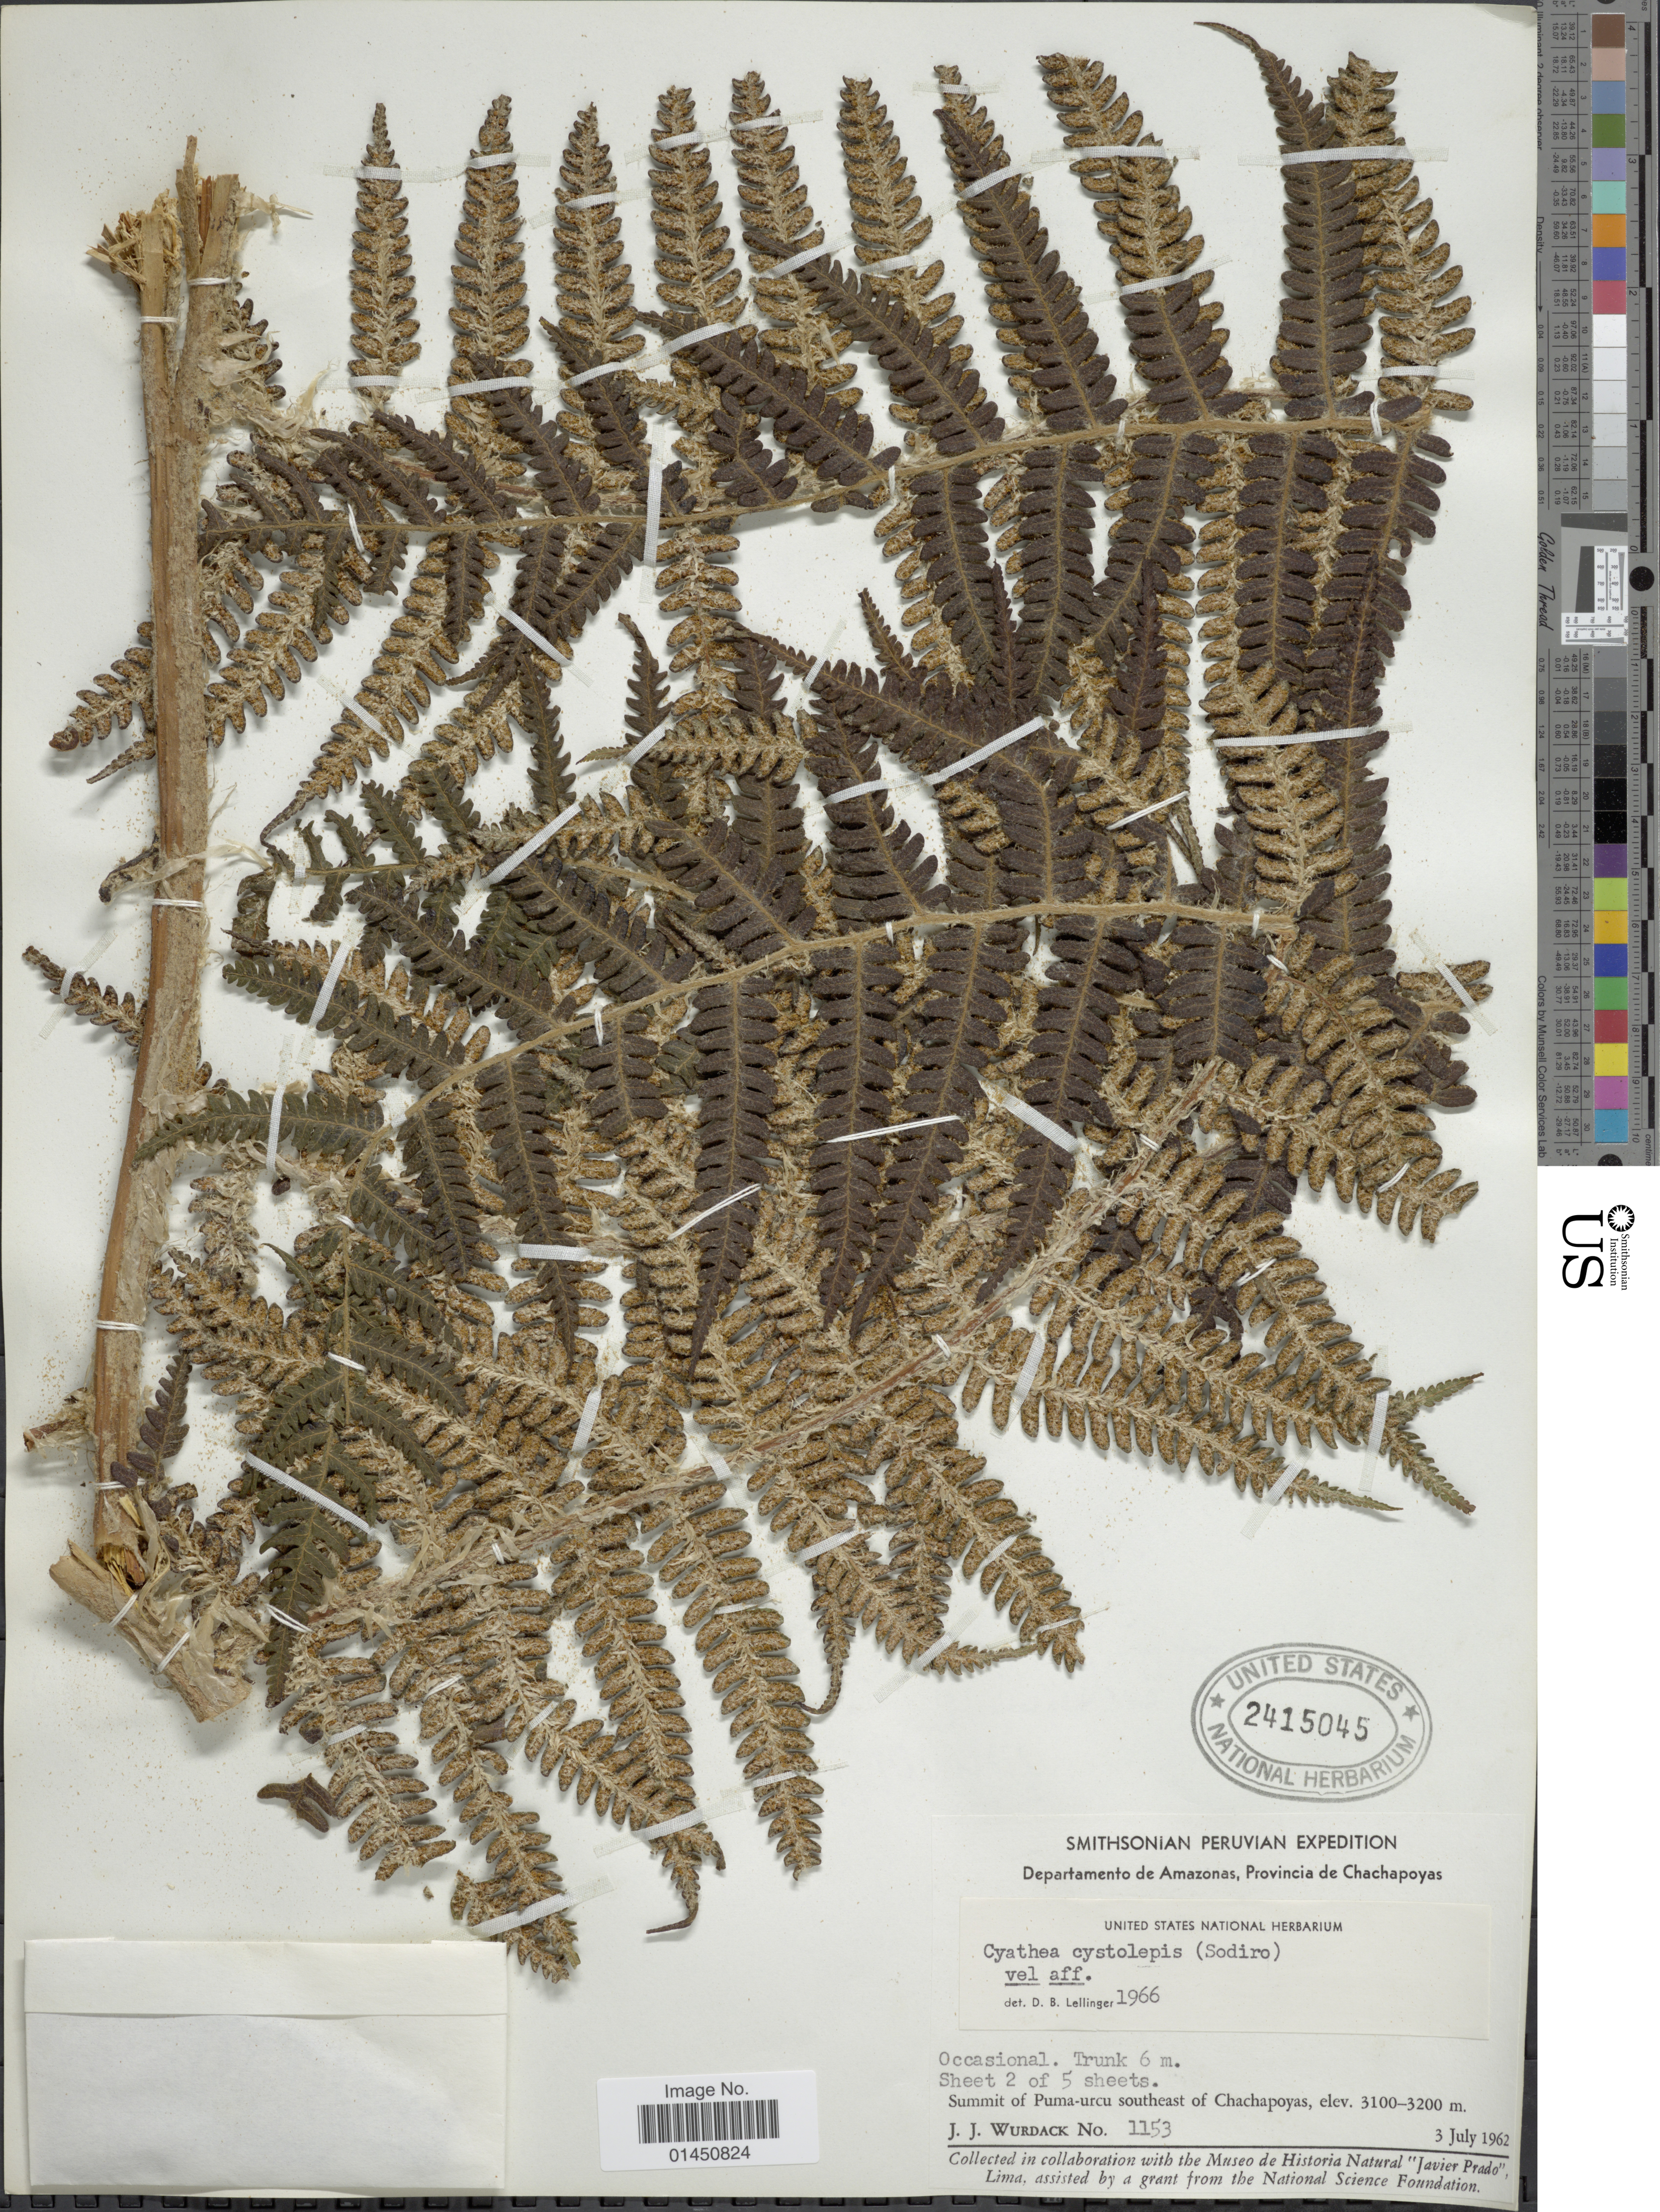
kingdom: Plantae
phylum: Tracheophyta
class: Polypodiopsida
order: Cyatheales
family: Cyatheaceae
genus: Cyathea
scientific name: Cyathea atahuallpa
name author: (R.M. Tryon) Lellinger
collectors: J. J. Wurdack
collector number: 1153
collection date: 1962-07-03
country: Peru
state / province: Amazonas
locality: Provincia de Chachapoyas, summit of Puma-urcu southeast of Chachapoyas.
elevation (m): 3100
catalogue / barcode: US 2415045